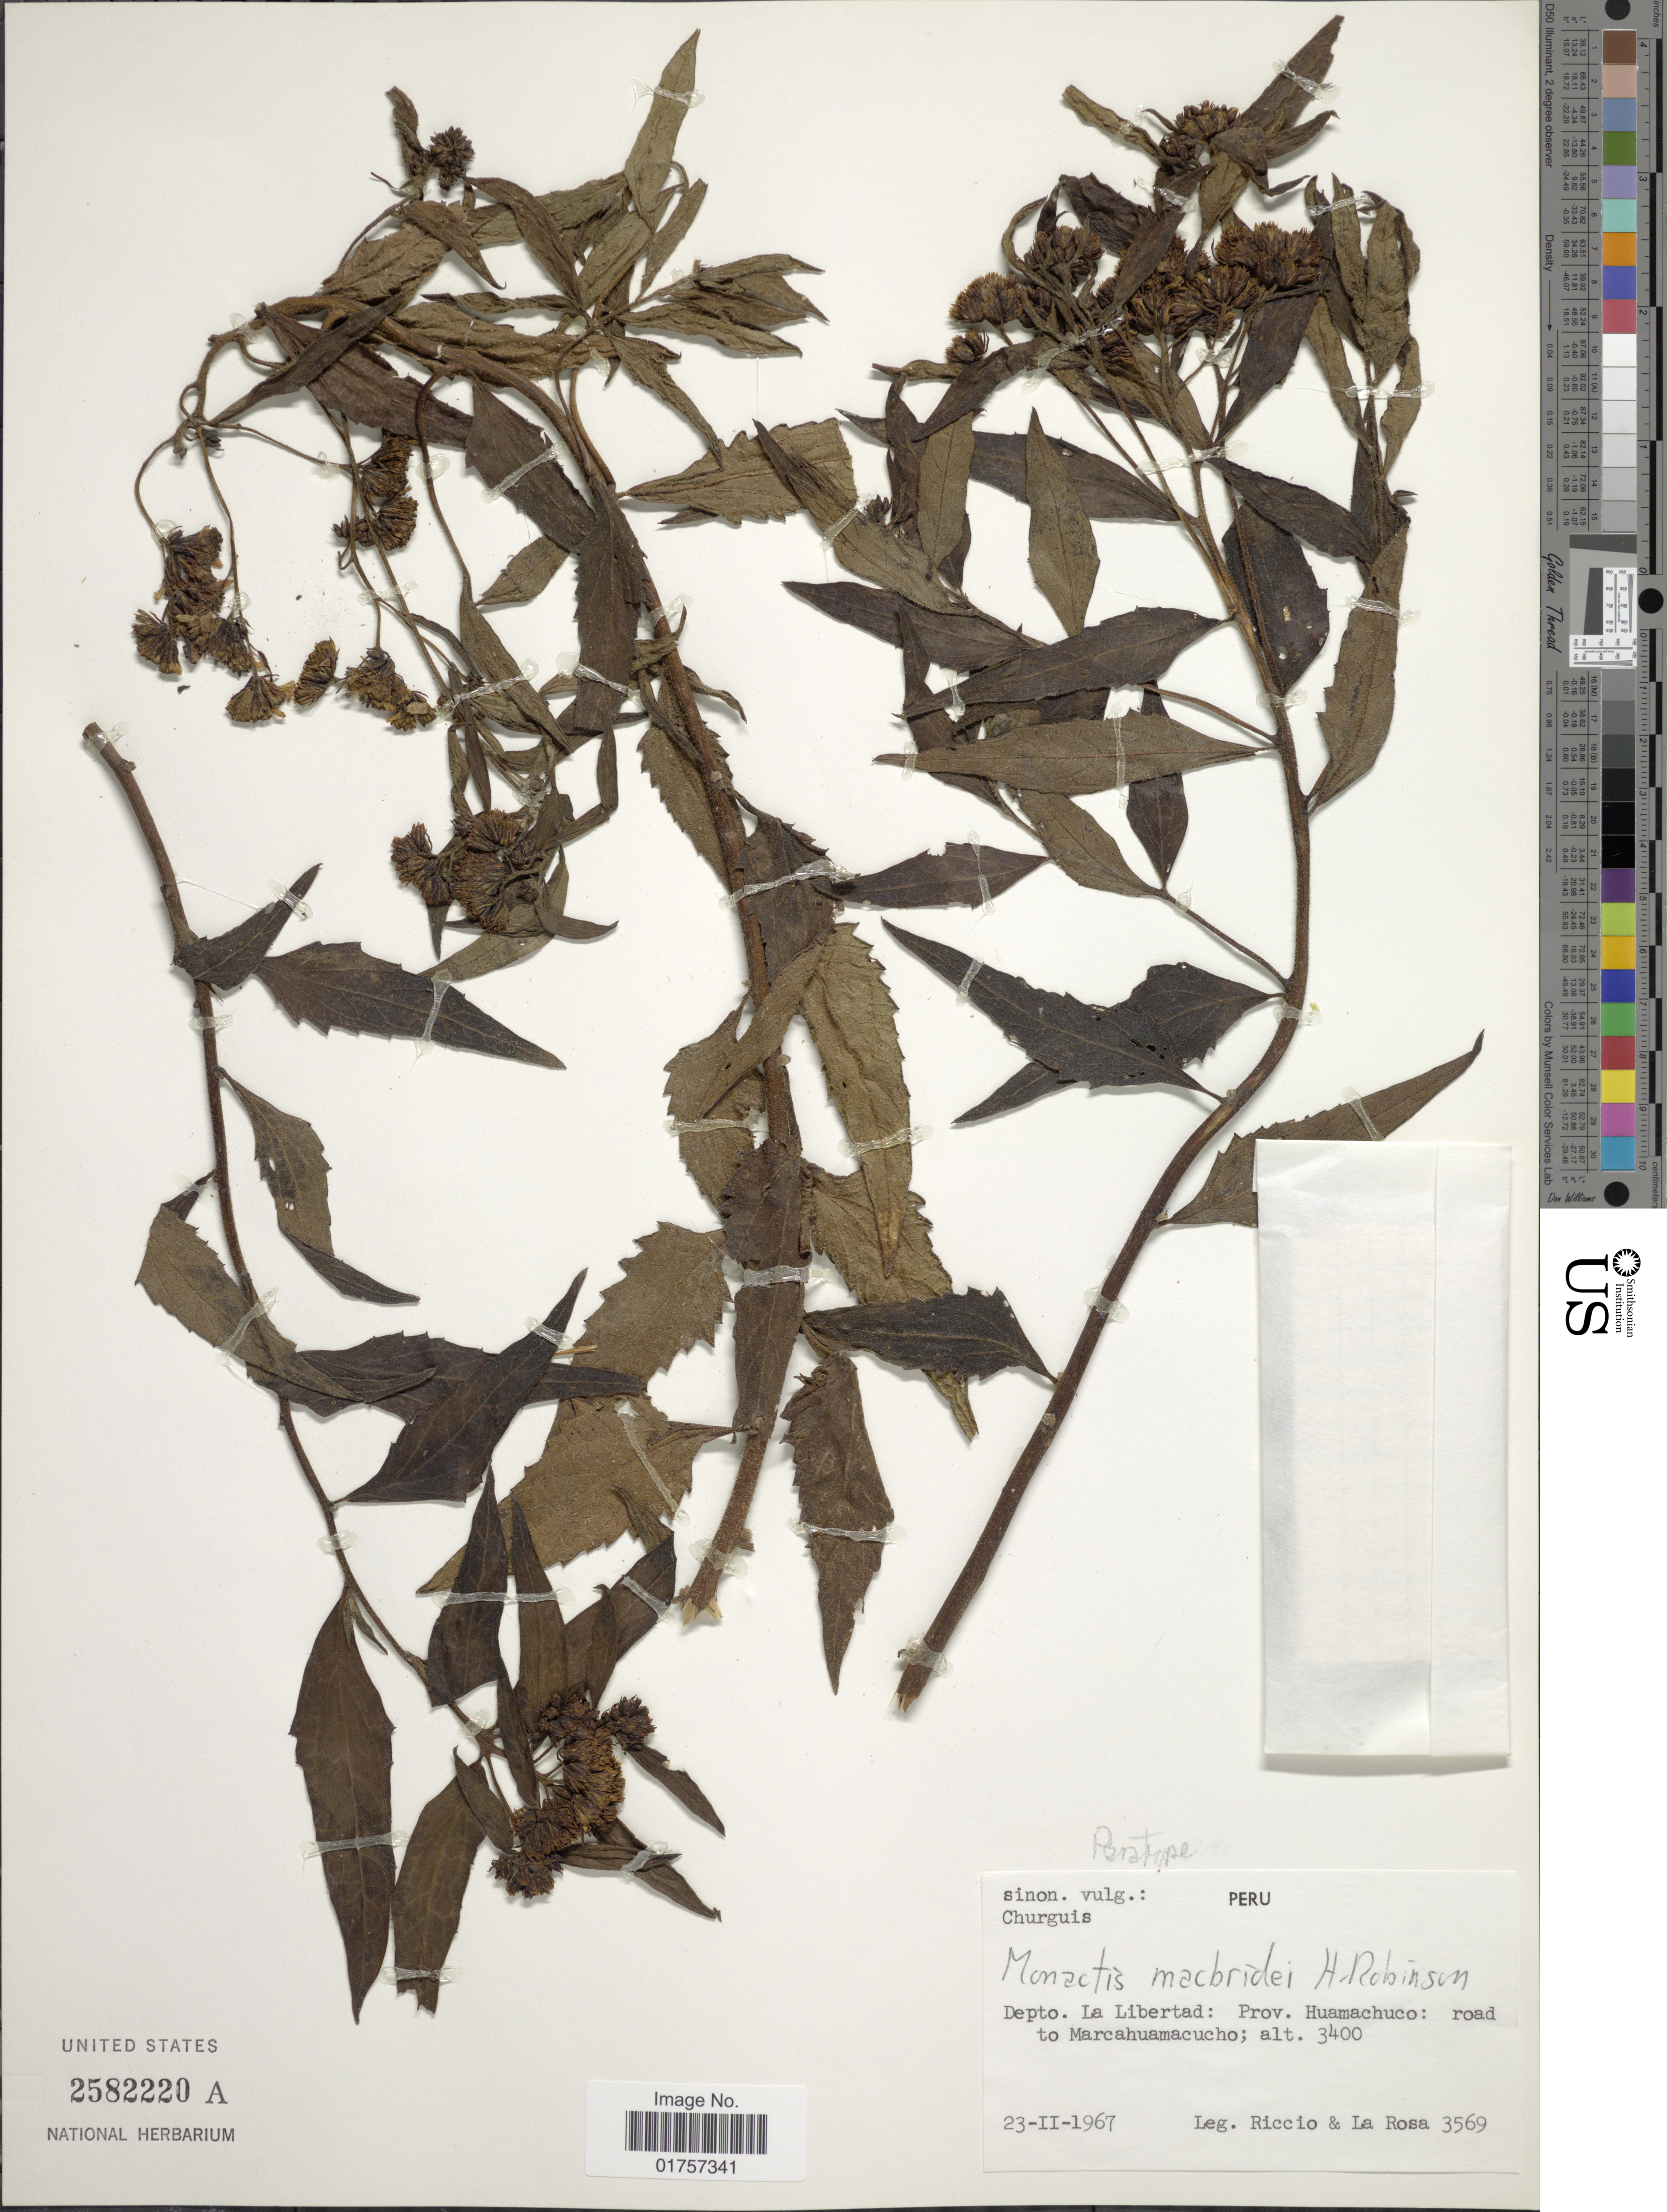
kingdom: Plantae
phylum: Tracheophyta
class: Magnoliopsida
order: Asterales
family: Asteraceae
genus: Monactis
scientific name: Monactis macbridei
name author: H. Rob.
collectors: Riccio & -. La Rosa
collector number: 3569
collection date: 1967-02-23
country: Peru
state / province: La Libertad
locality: Prov. Huamachuco: road to Marcahuamacucho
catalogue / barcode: US 2582220A